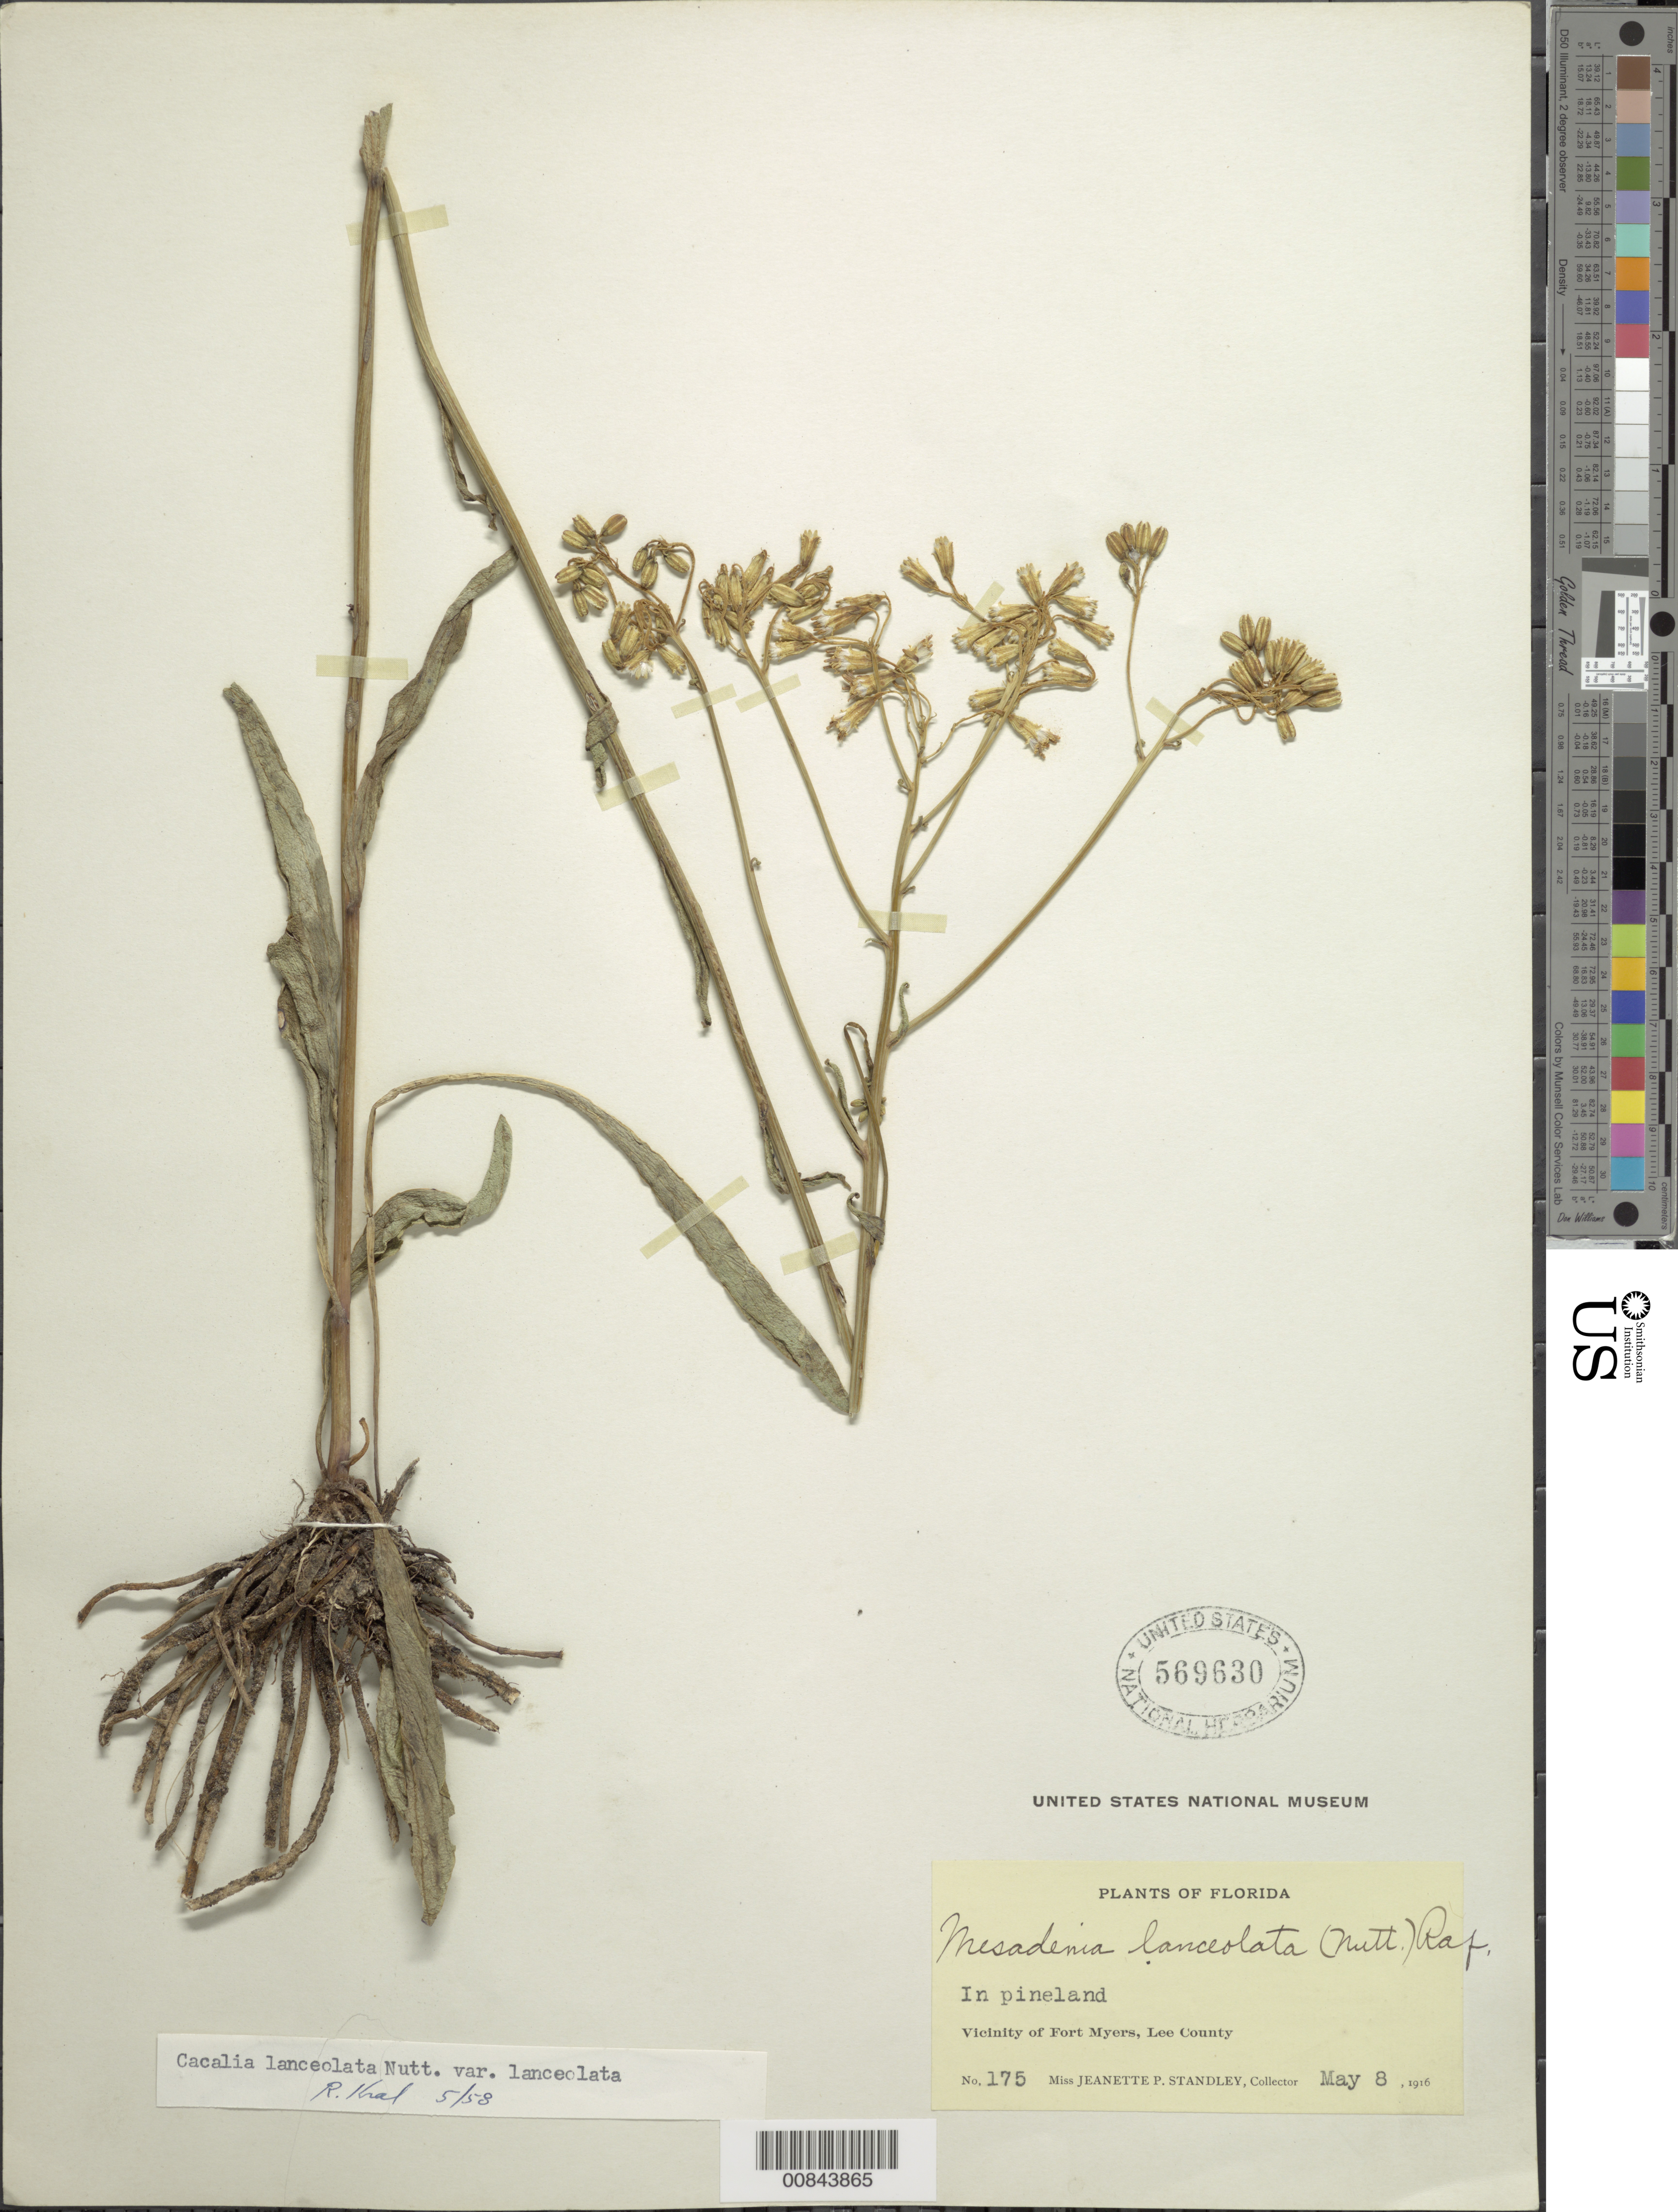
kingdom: Plantae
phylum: Tracheophyta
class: Magnoliopsida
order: Asterales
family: Asteraceae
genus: Arnoglossum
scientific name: Arnoglossum ovatum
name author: (Walter) H. Rob.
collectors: P. C. Standley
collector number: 175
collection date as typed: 08 May 1916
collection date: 1916-05-08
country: United States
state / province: Florida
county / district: Lee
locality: Fort Myers.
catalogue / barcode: US 569630